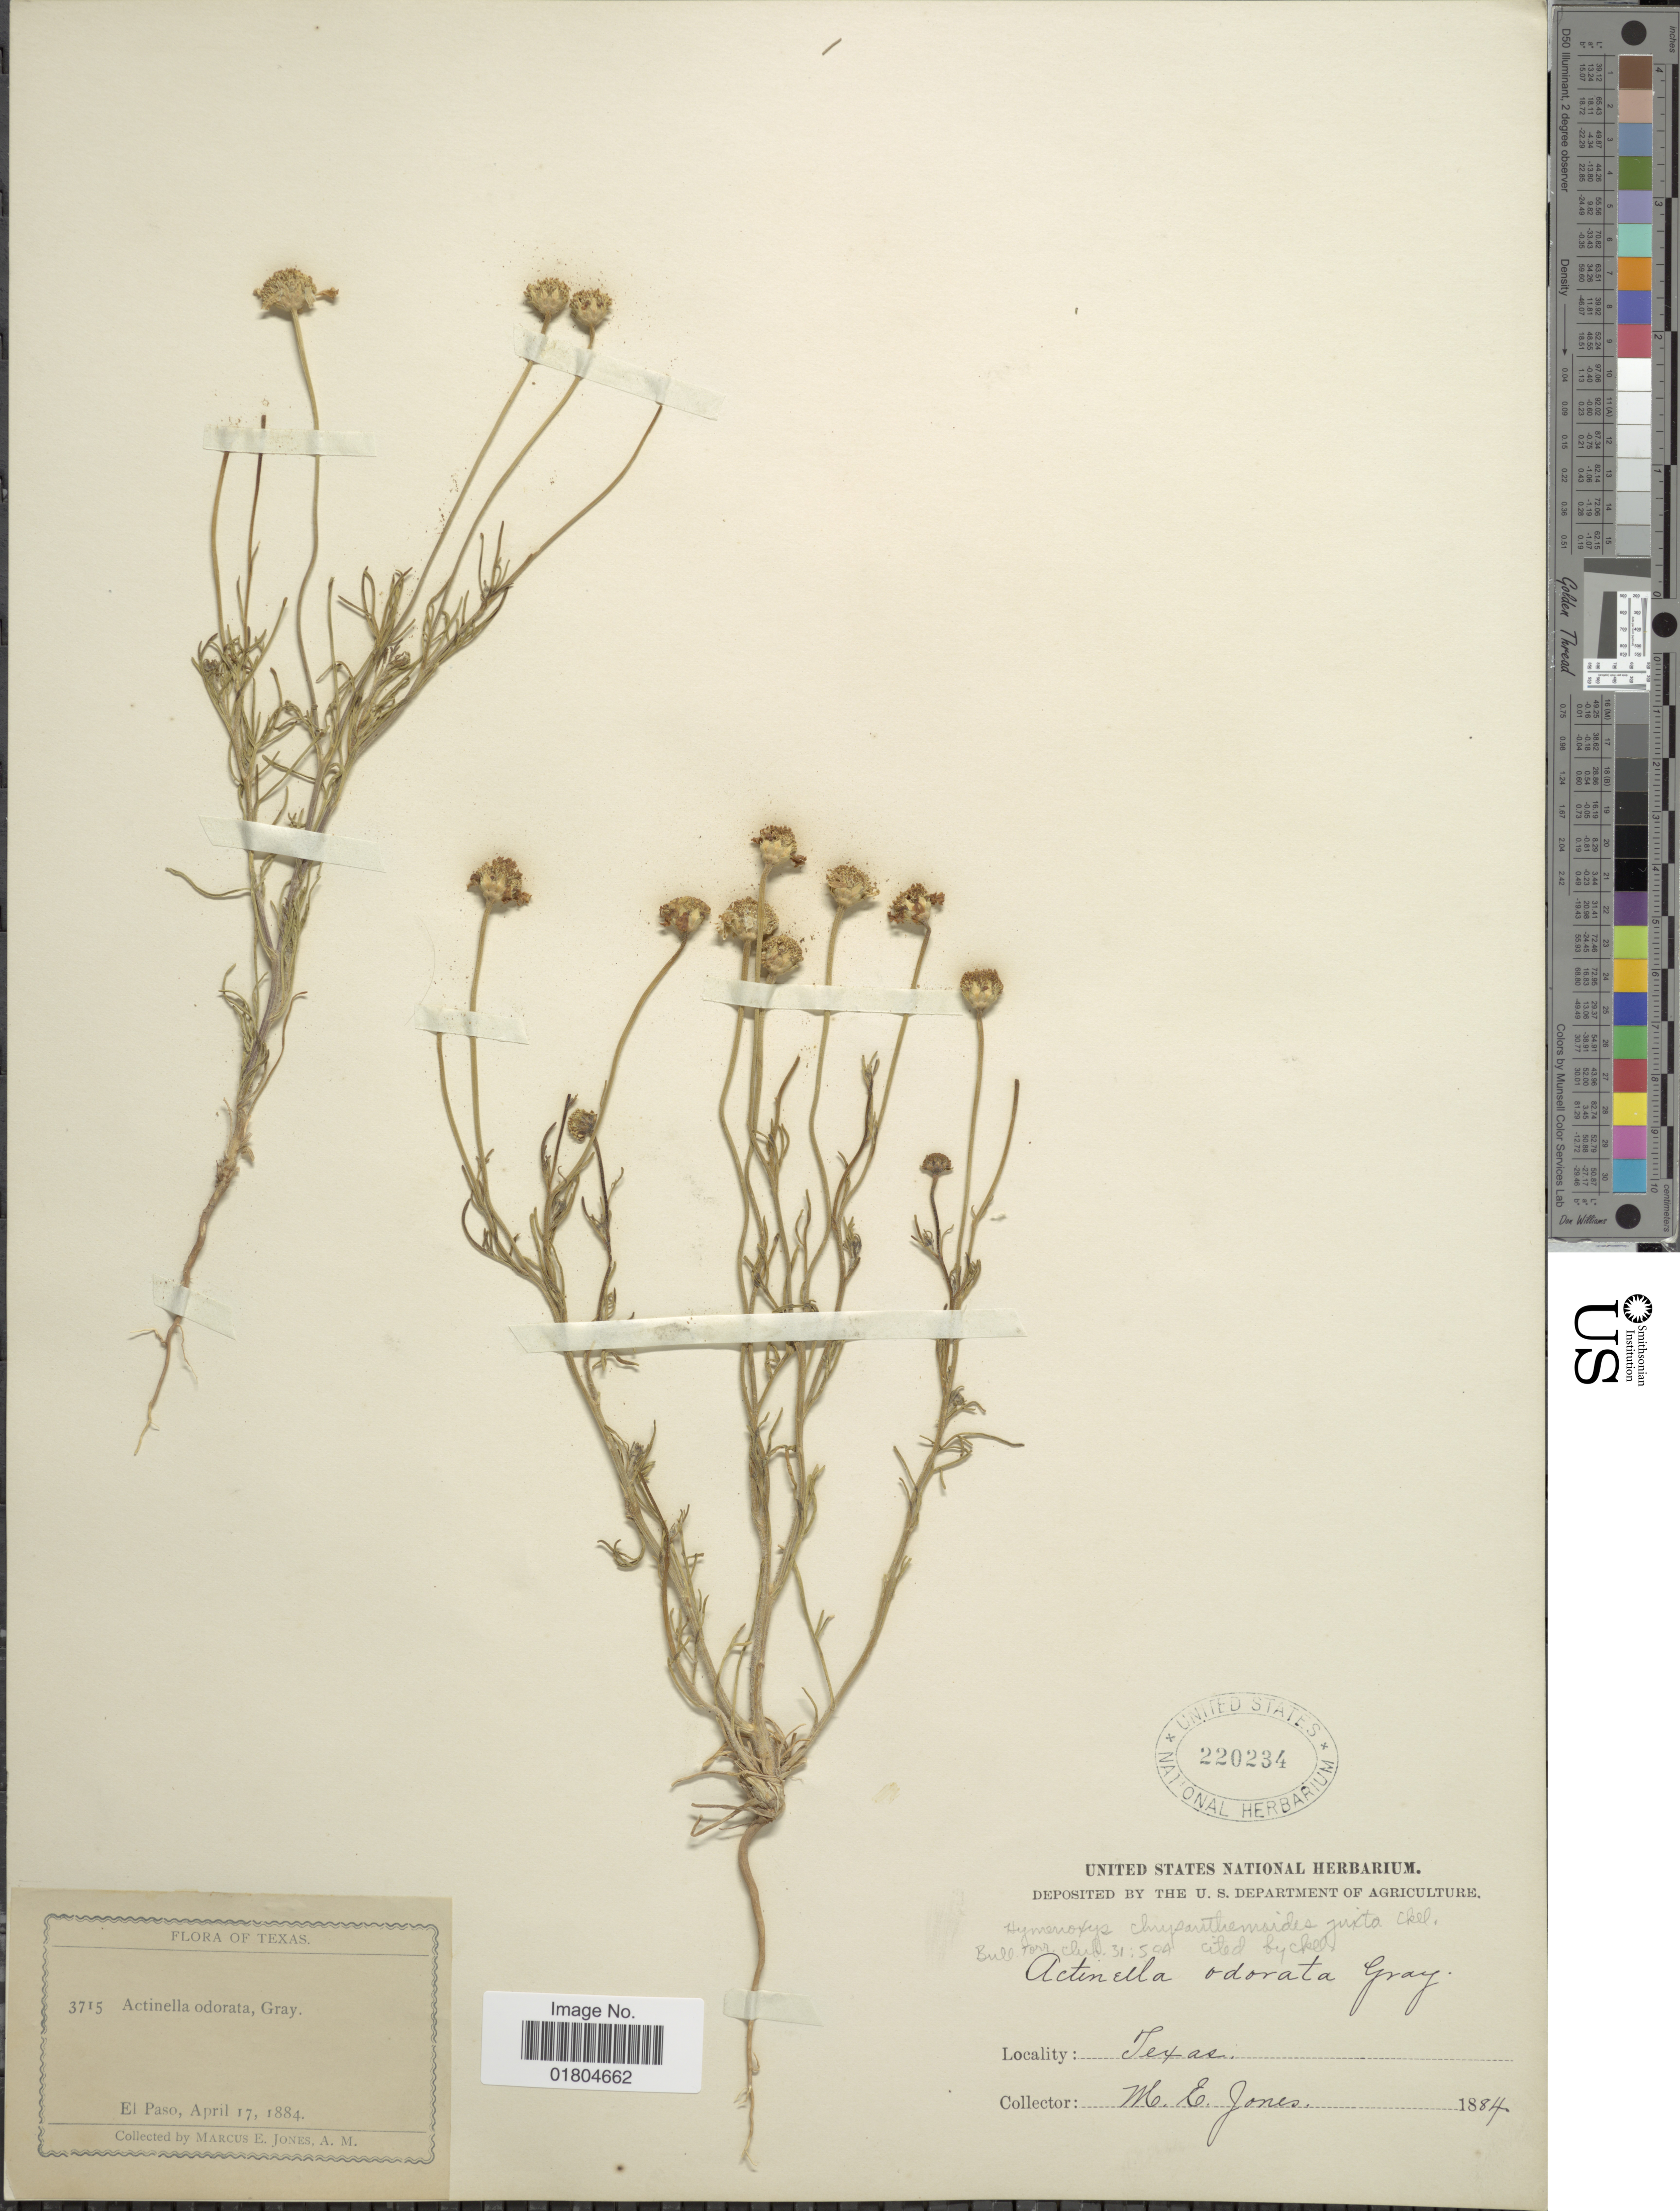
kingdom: Plantae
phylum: Tracheophyta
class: Magnoliopsida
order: Asterales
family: Asteraceae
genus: Hymenoxys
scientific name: Hymenoxys odorata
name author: DC.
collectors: M. E. Jones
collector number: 3715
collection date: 1884-04-17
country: United States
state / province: Texas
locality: El Paso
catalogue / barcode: US 220234